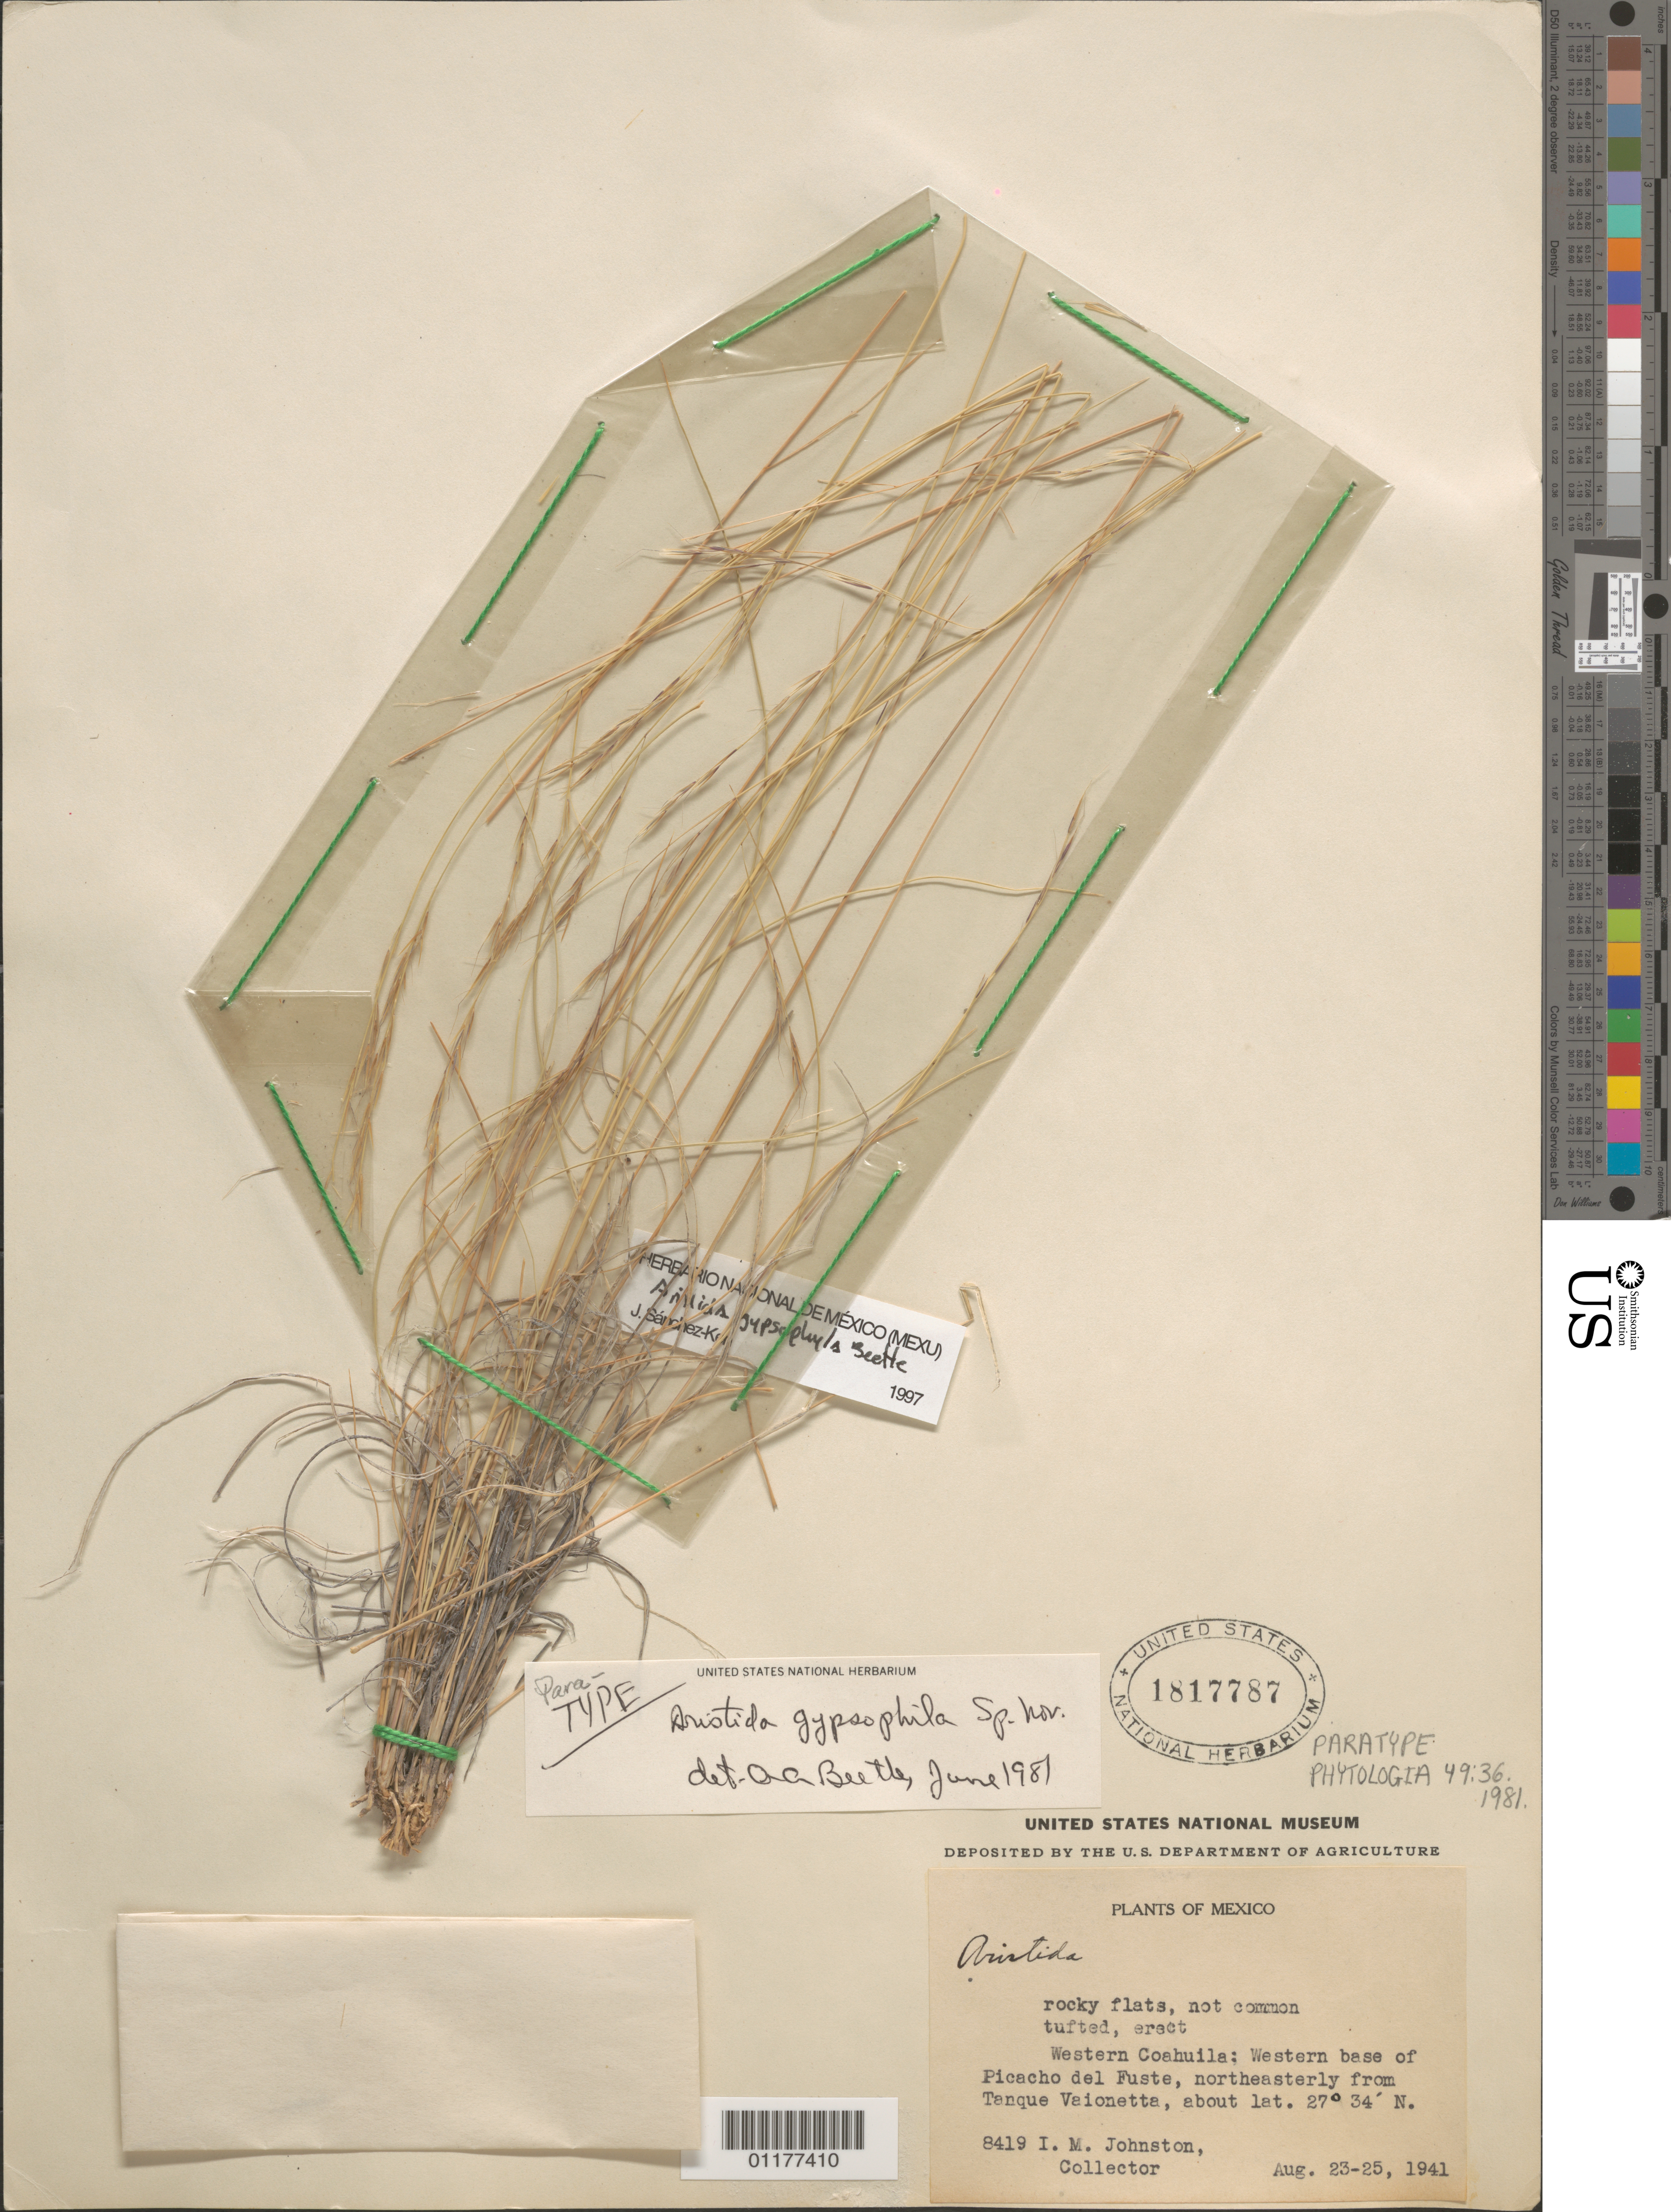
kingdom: Plantae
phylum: Tracheophyta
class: Liliopsida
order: Poales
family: Poaceae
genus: Aristida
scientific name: Aristida gypsophila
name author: Beetle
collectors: I.M. Johnston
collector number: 8419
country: Mexico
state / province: Coahuila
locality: Picacho del Fuste, NE from Tenque Vaionetta, lat 27 34 N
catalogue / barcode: US 1817787